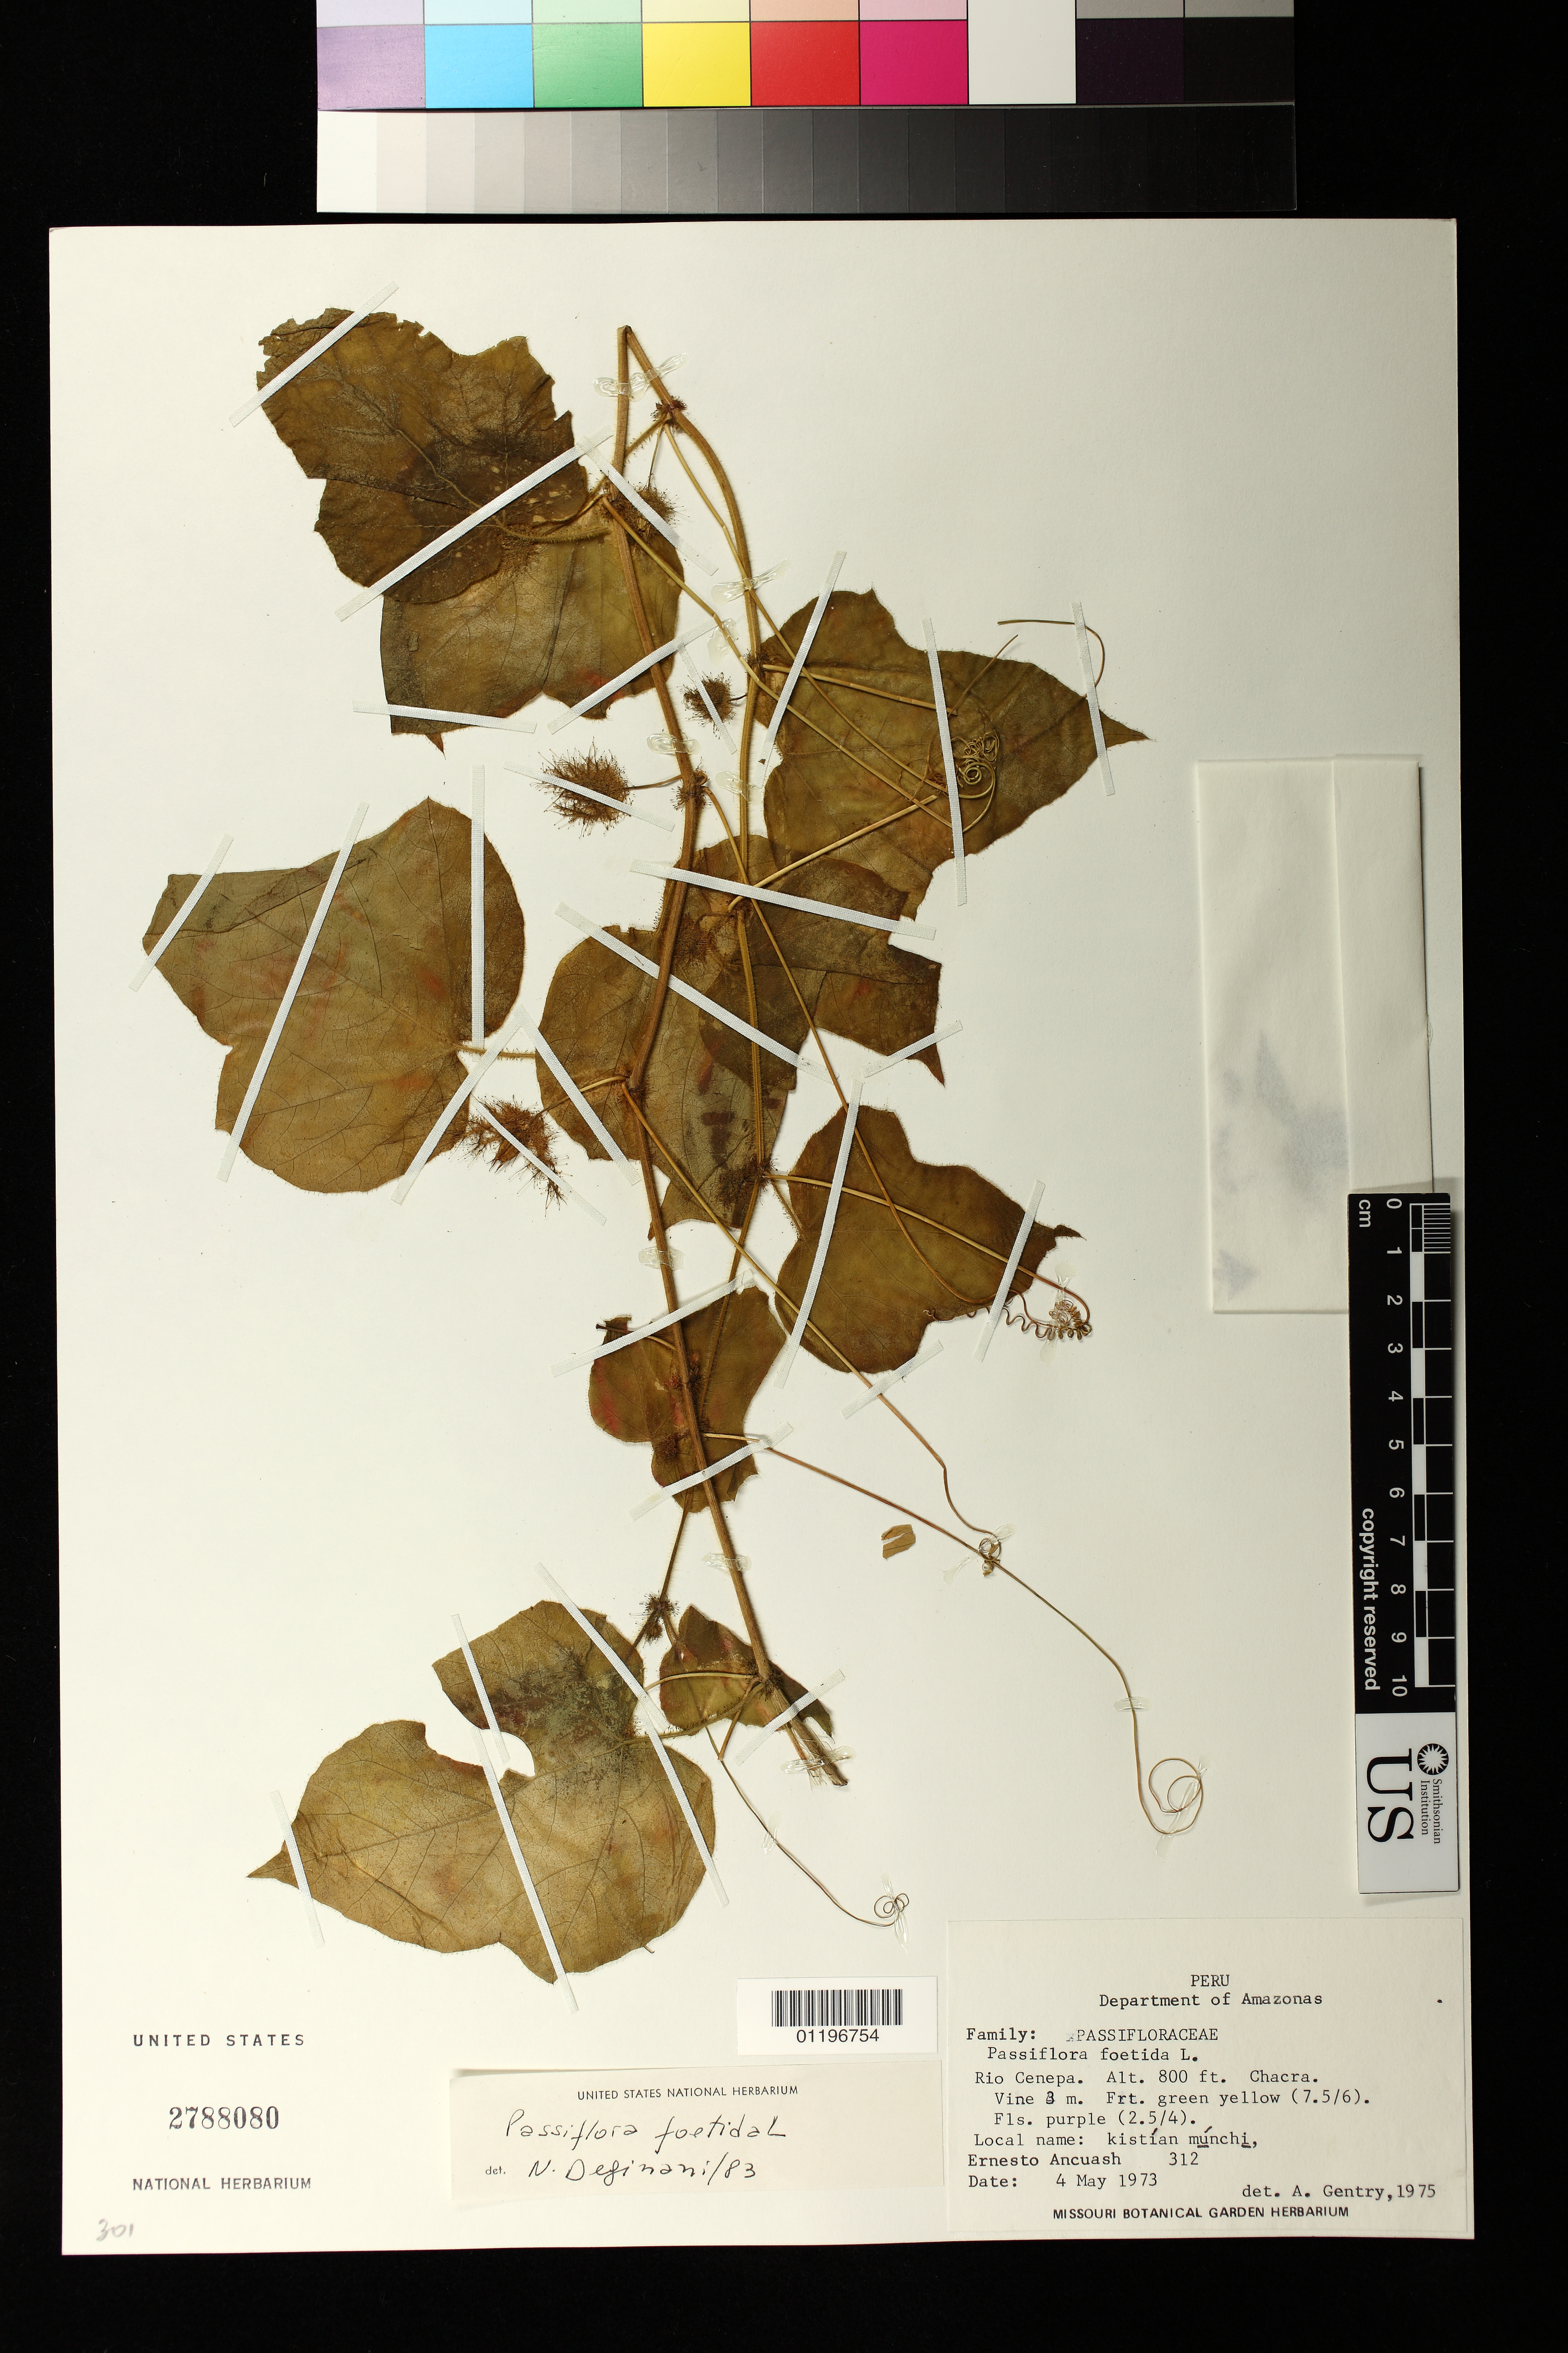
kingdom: Plantae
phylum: Tracheophyta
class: Magnoliopsida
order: Malpighiales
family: Passifloraceae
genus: Passiflora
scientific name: Passiflora foetida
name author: L.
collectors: E. Ancuash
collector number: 312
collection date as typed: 05 Apr 1973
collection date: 1973-04-05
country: Peru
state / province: Amazonas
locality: Rio Cenepa, Chacra.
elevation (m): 244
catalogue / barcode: US 2788080